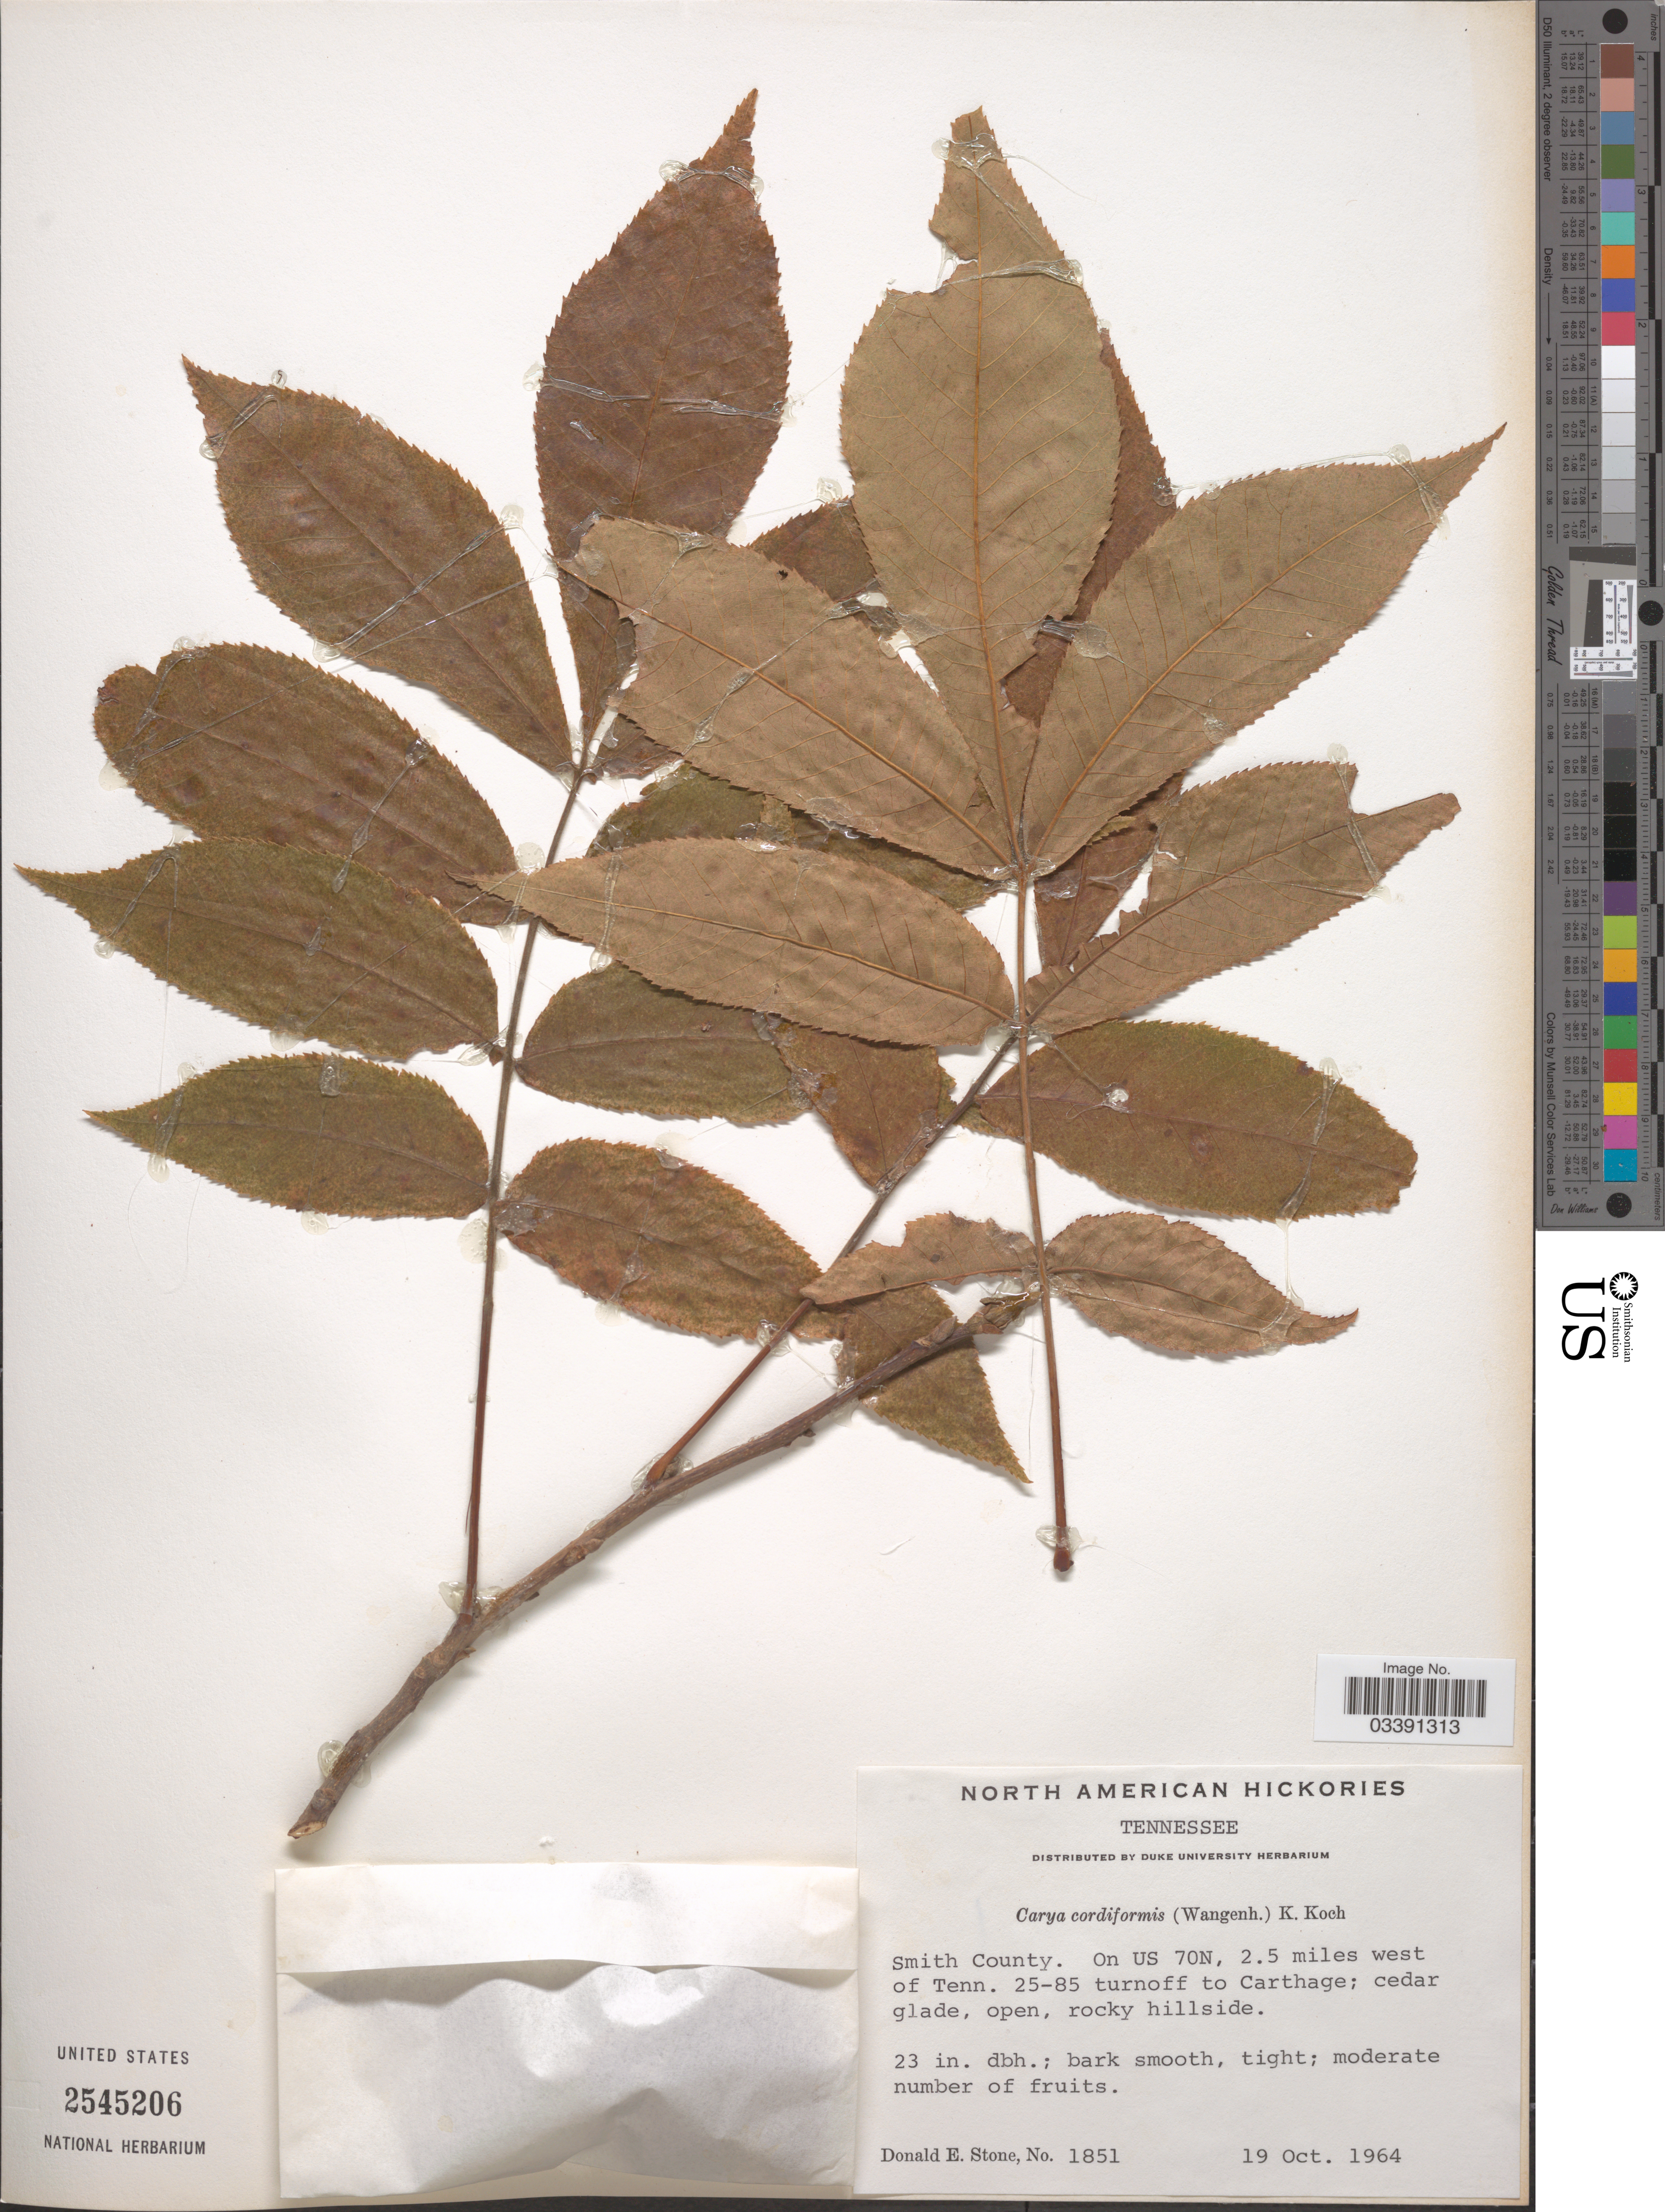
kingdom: Plantae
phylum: Tracheophyta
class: Magnoliopsida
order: Fagales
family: Juglandaceae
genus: Carya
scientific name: Carya cordiformis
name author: (Wangenh.) K. Koch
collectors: D. Stone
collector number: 1851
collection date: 1964-10-19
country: United States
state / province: Tennessee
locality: Smith County. On US 70N, 2.5 miles west of Tenn. 25-85 turnoff to Carthage.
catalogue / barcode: US 2545206